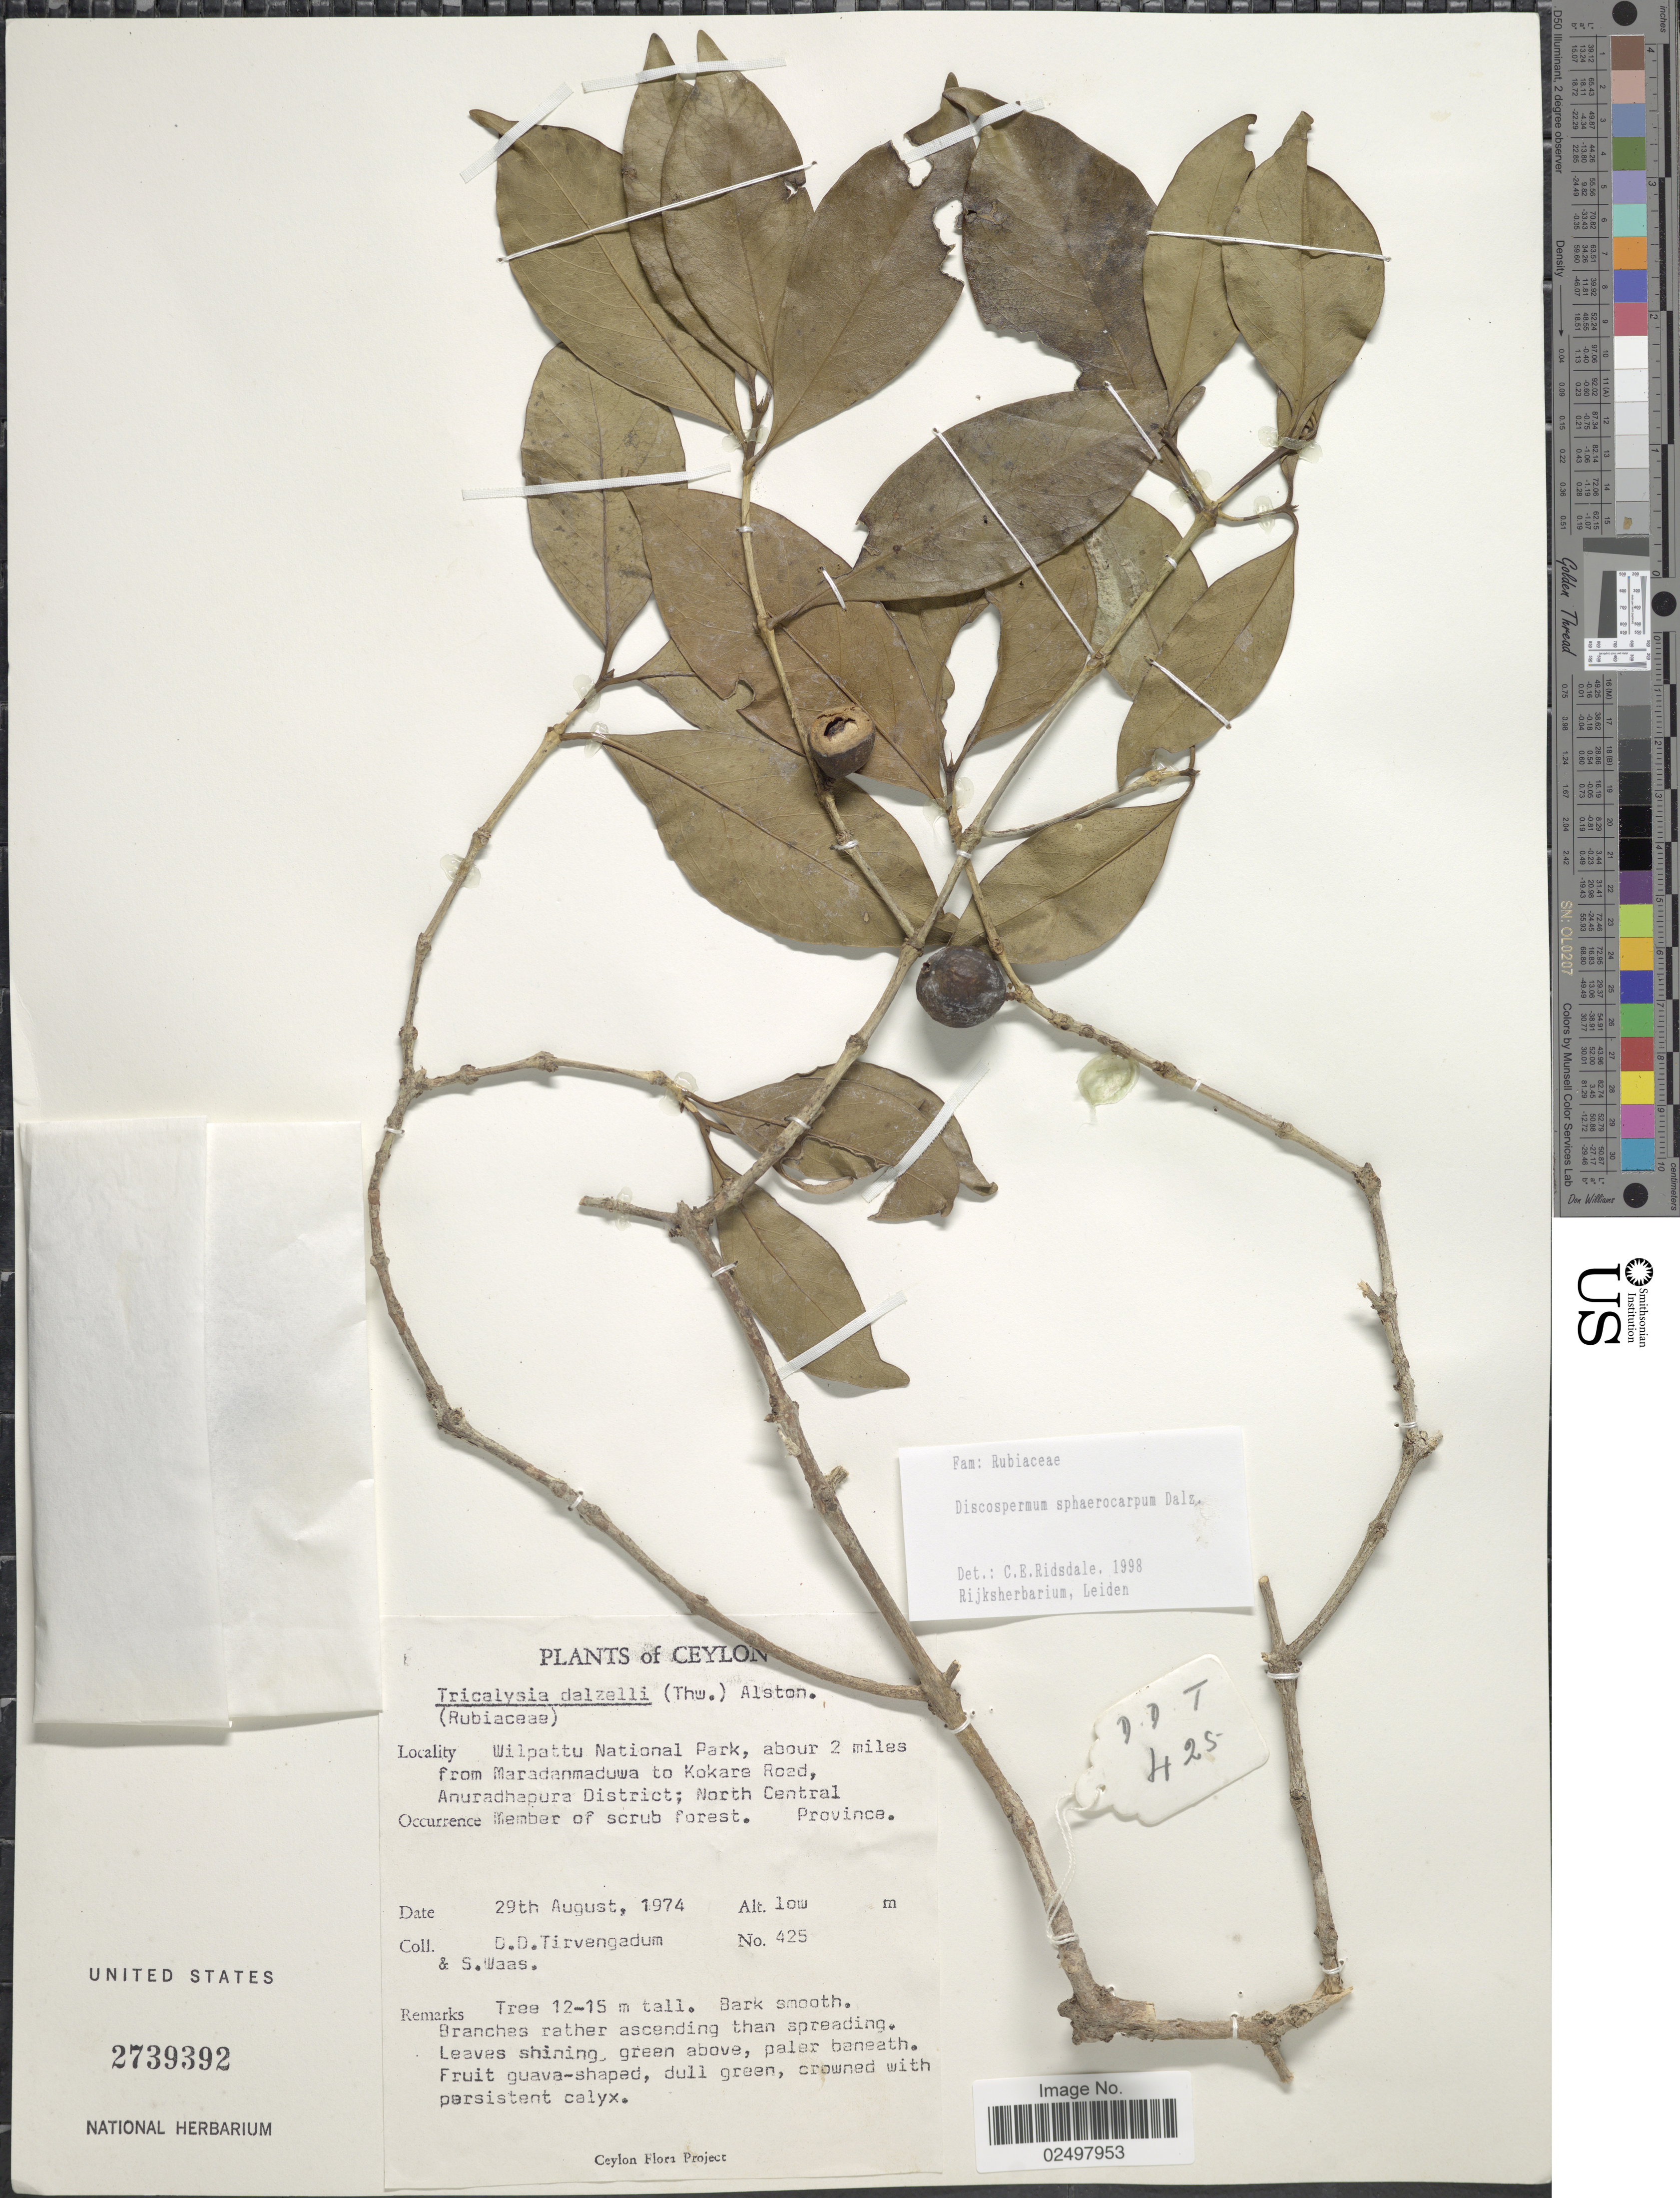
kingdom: Plantae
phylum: Tracheophyta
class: Magnoliopsida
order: Gentianales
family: Rubiaceae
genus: Discospermum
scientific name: Discospermum sphaerocarpum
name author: Dalzell ex Hook. f.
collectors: D. Tirvengadum & S. Waas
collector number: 425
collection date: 1974-08-29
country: Sri Lanka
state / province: North Central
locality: Ceylon, Wilpattu National Park, about 2 miles from Maradanmaduwa to Kokare Road, Anuradhapura District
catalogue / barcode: US 2739392